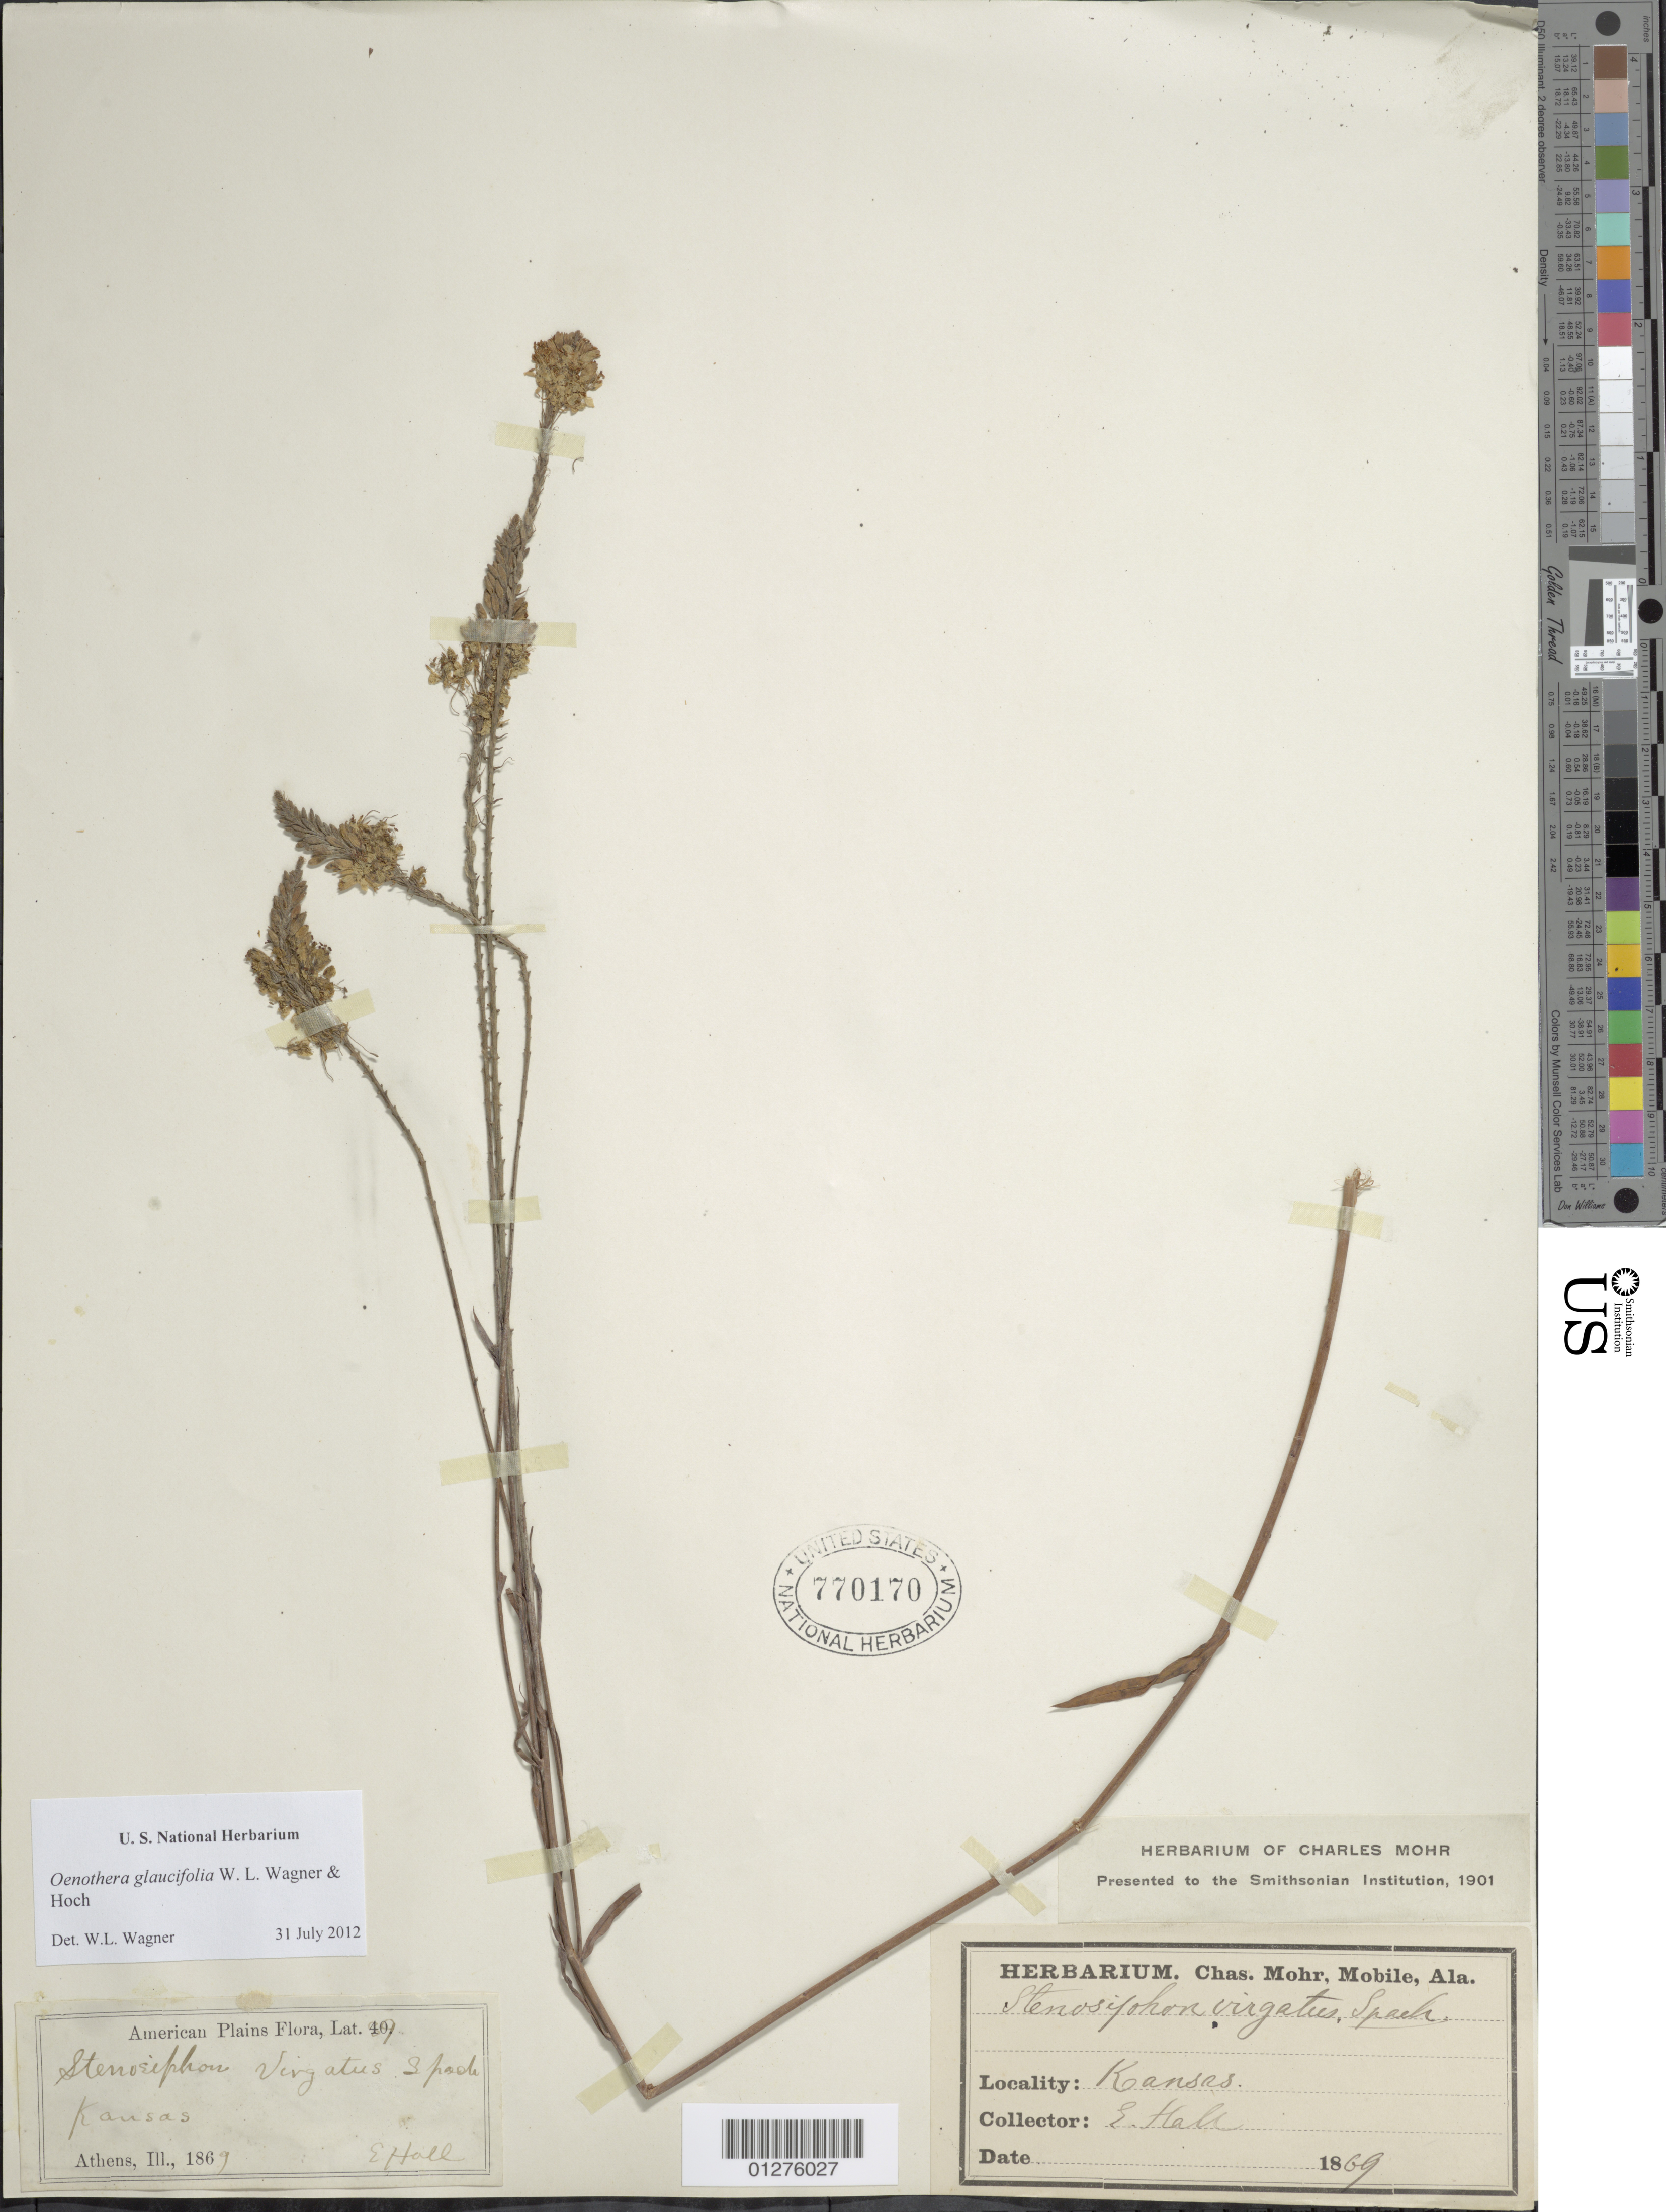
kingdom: Plantae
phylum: Tracheophyta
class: Magnoliopsida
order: Myrtales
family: Onagraceae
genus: Oenothera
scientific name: Oenothera glaucifolia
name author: W.L. Wagner & Hoch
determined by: Wagner, W. L., (BOT), Smithsonian Institution - National Museum of Natural History (UNITED STATES)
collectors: E. Hall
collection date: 1869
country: United States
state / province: Kansas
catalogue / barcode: US 770170